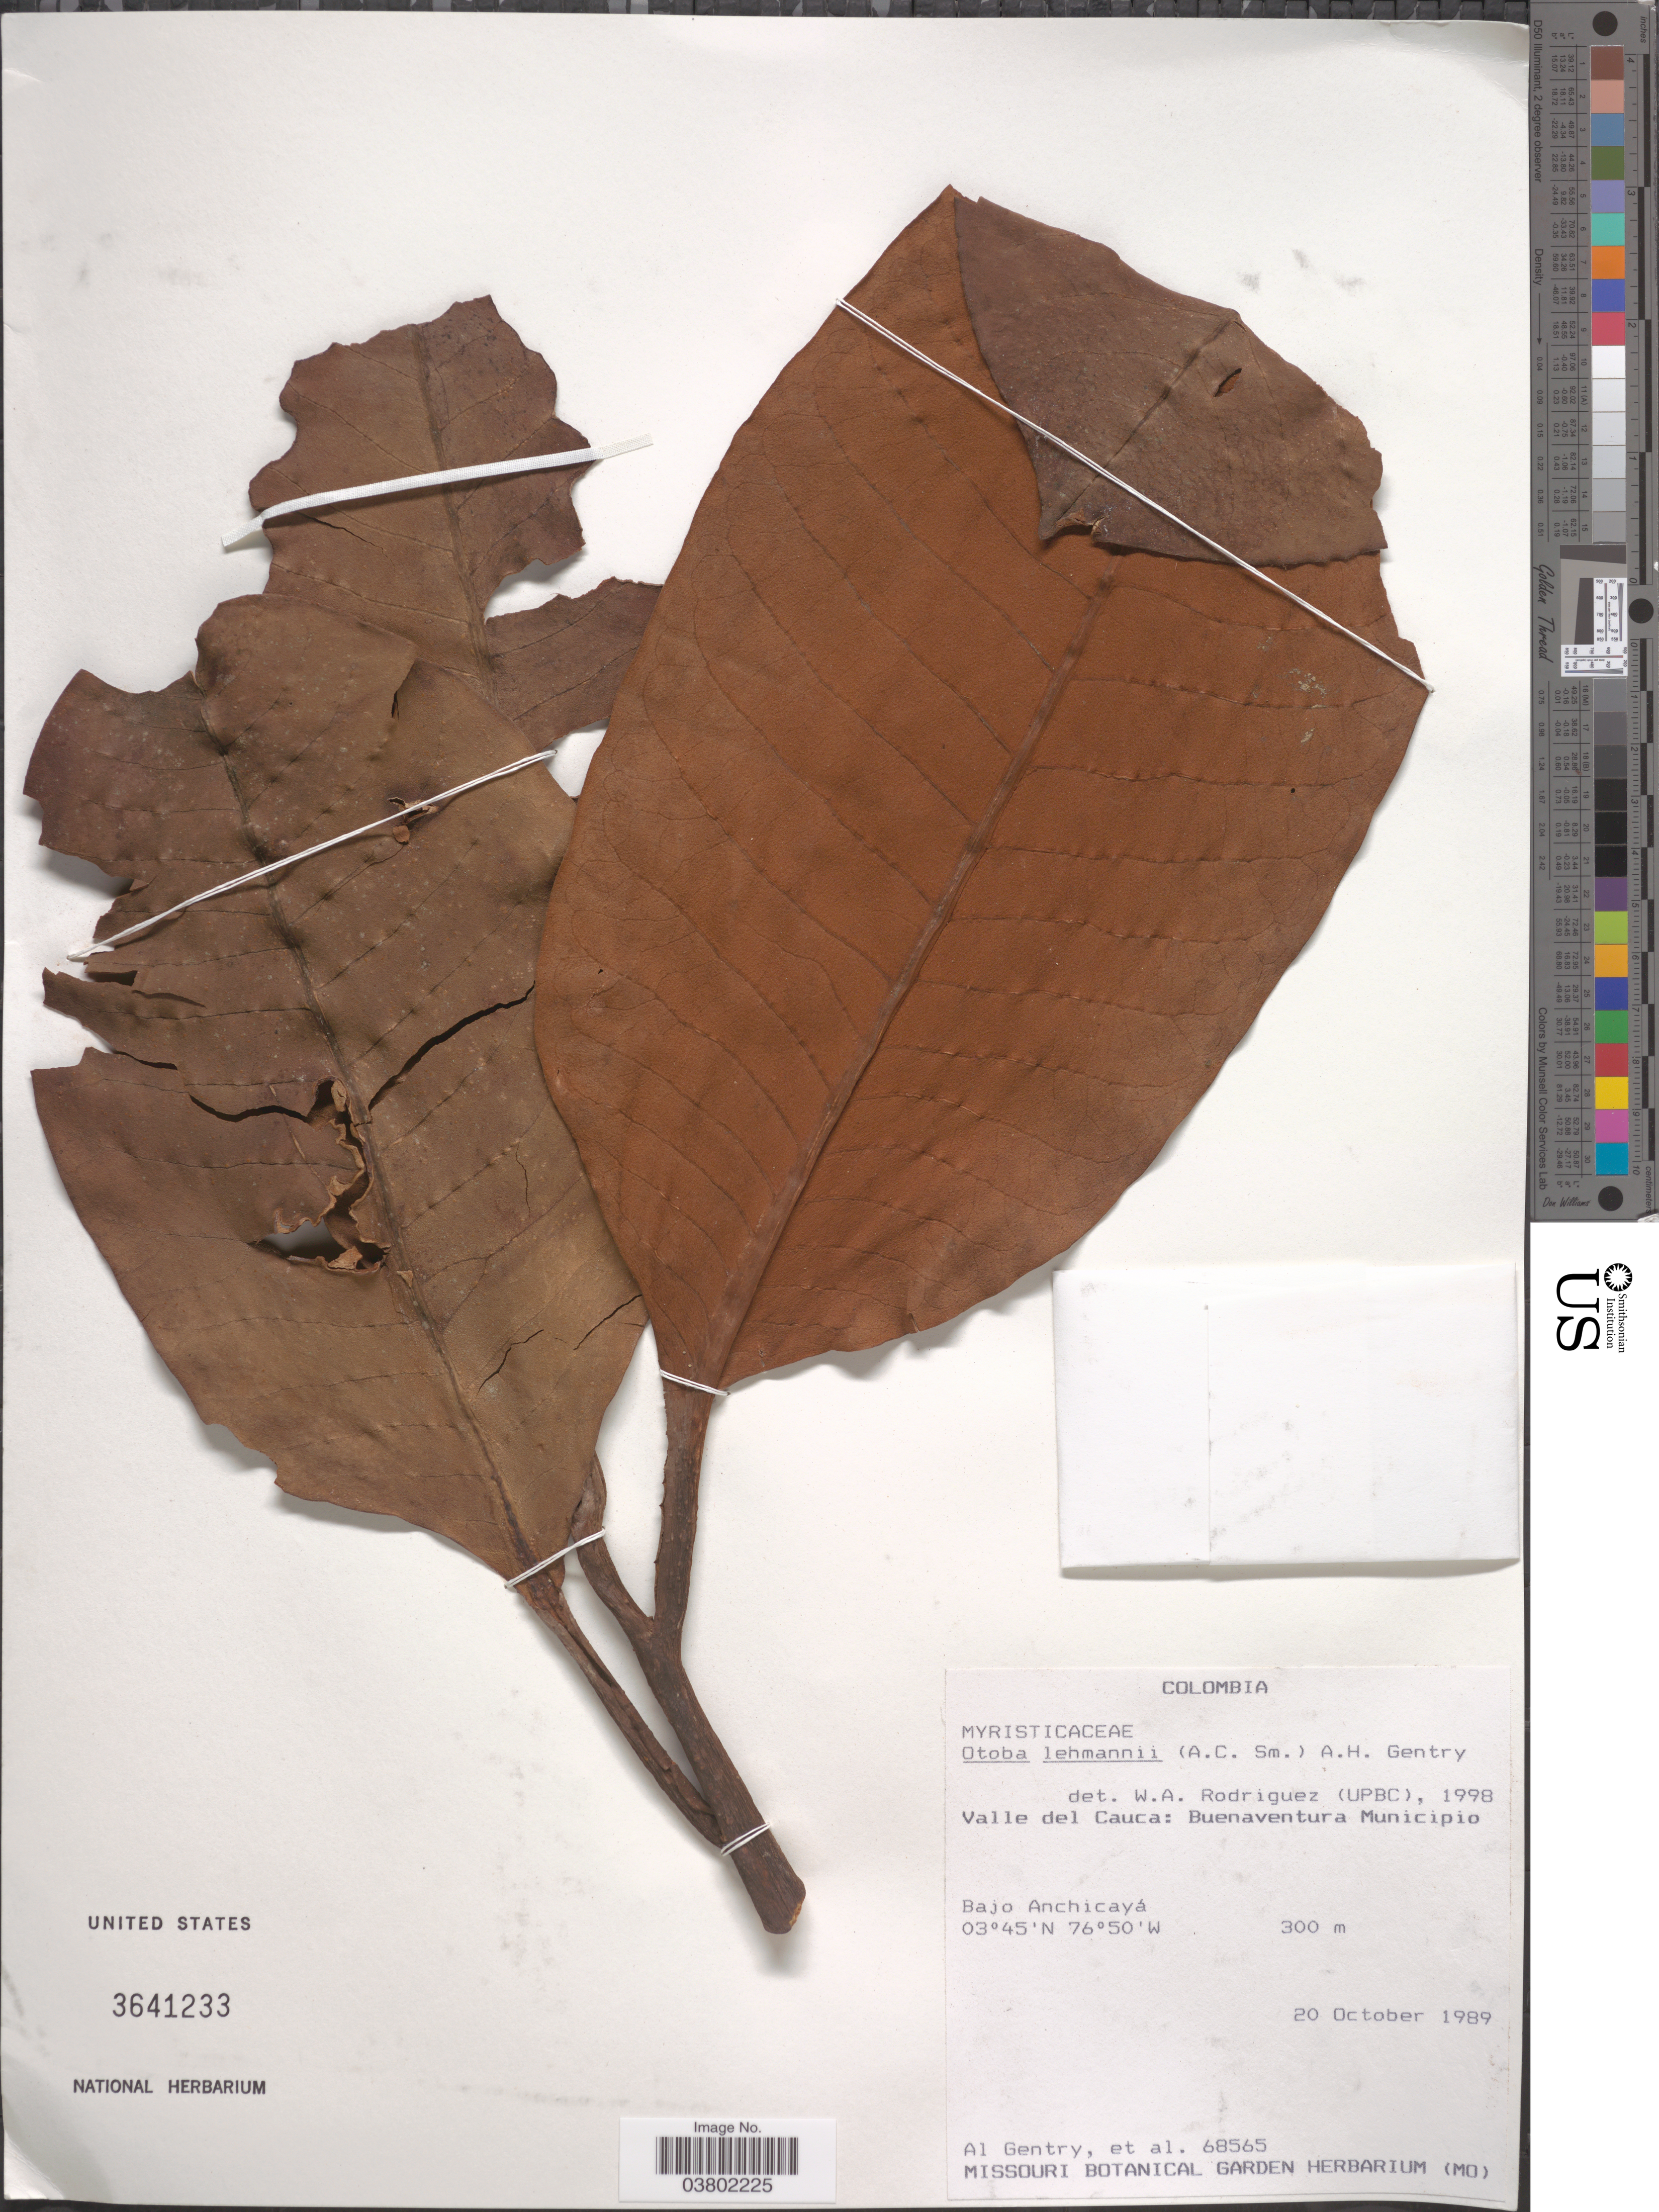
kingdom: Plantae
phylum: Tracheophyta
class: Magnoliopsida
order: Magnoliales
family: Myristicaceae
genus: Otoba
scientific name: Otoba lehmannii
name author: (A.C. Sm.) A.H. Gentry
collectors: A. H. Gentry & et al.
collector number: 68565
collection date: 1989-10-20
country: Colombia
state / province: Valle del Cauca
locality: Buenaventura Municipio. Bajo Anchicayá.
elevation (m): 300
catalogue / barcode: US 3641233